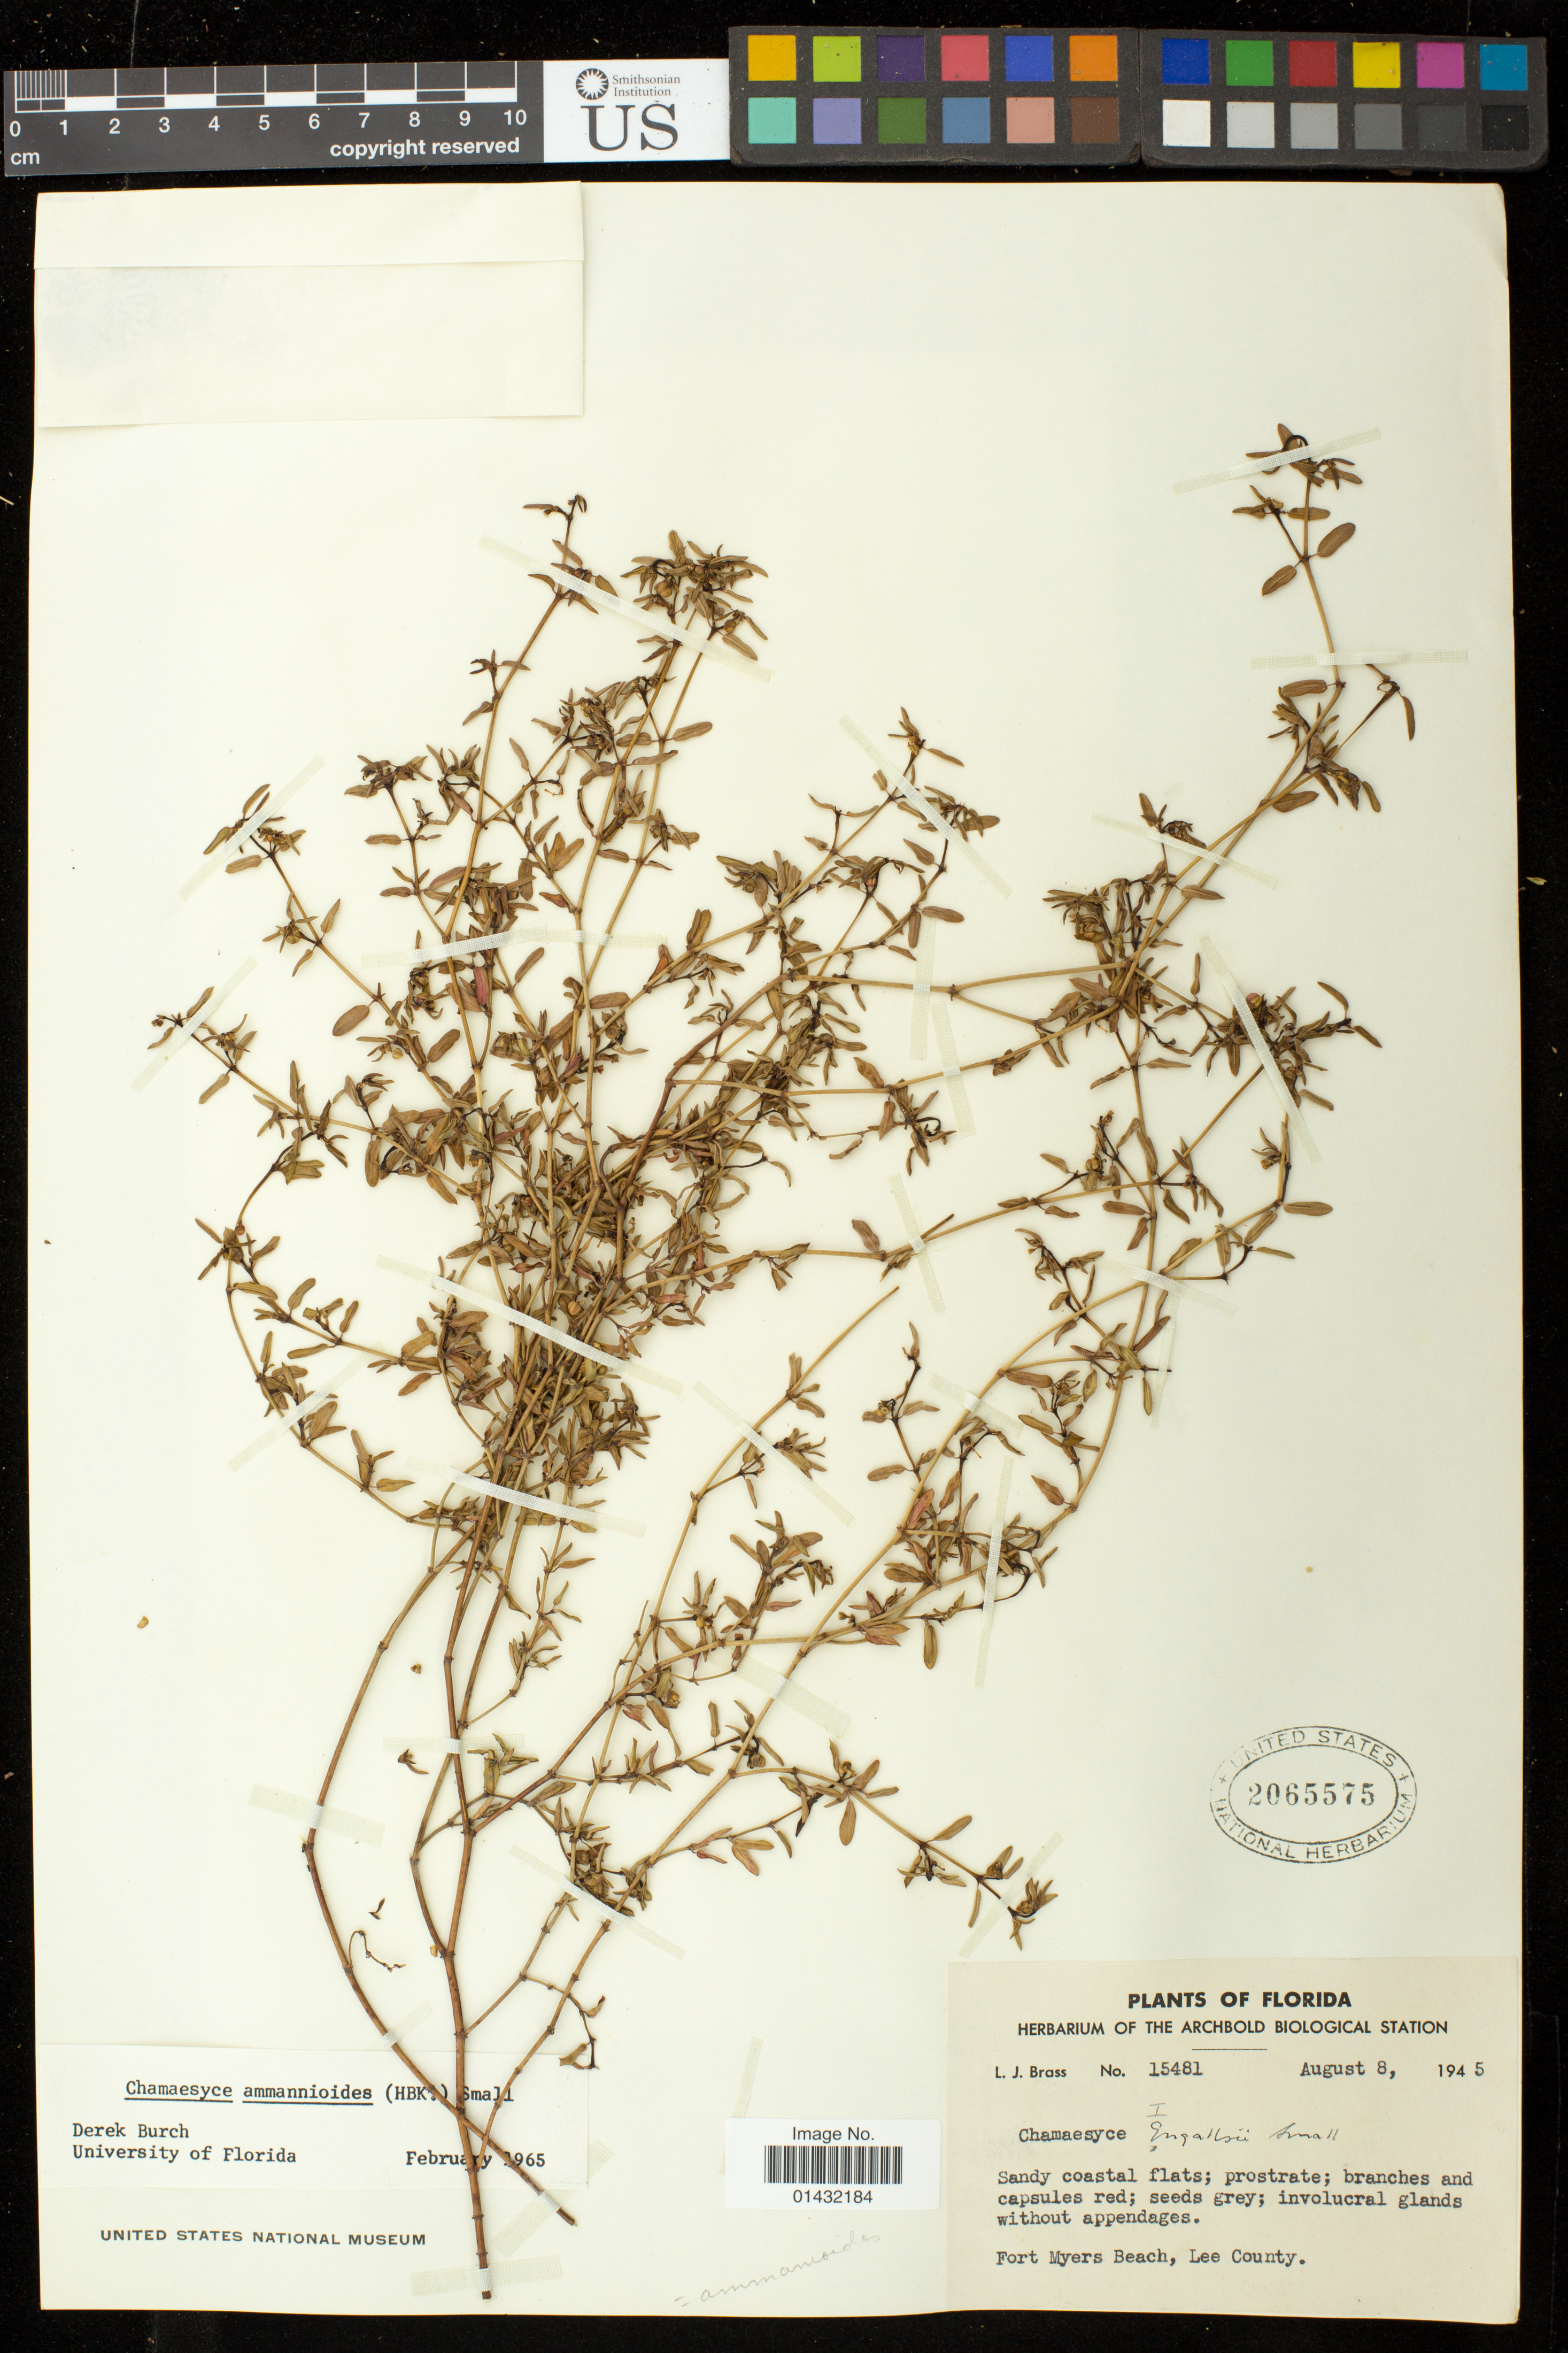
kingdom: Plantae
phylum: Tracheophyta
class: Magnoliopsida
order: Malpighiales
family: Euphorbiaceae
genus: Euphorbia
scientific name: Euphorbia bombensis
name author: Jacq.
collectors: L. J. Brass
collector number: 15481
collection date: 1945-08-08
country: United States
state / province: Florida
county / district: Lee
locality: Fort Myers Beach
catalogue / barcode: US 2065575